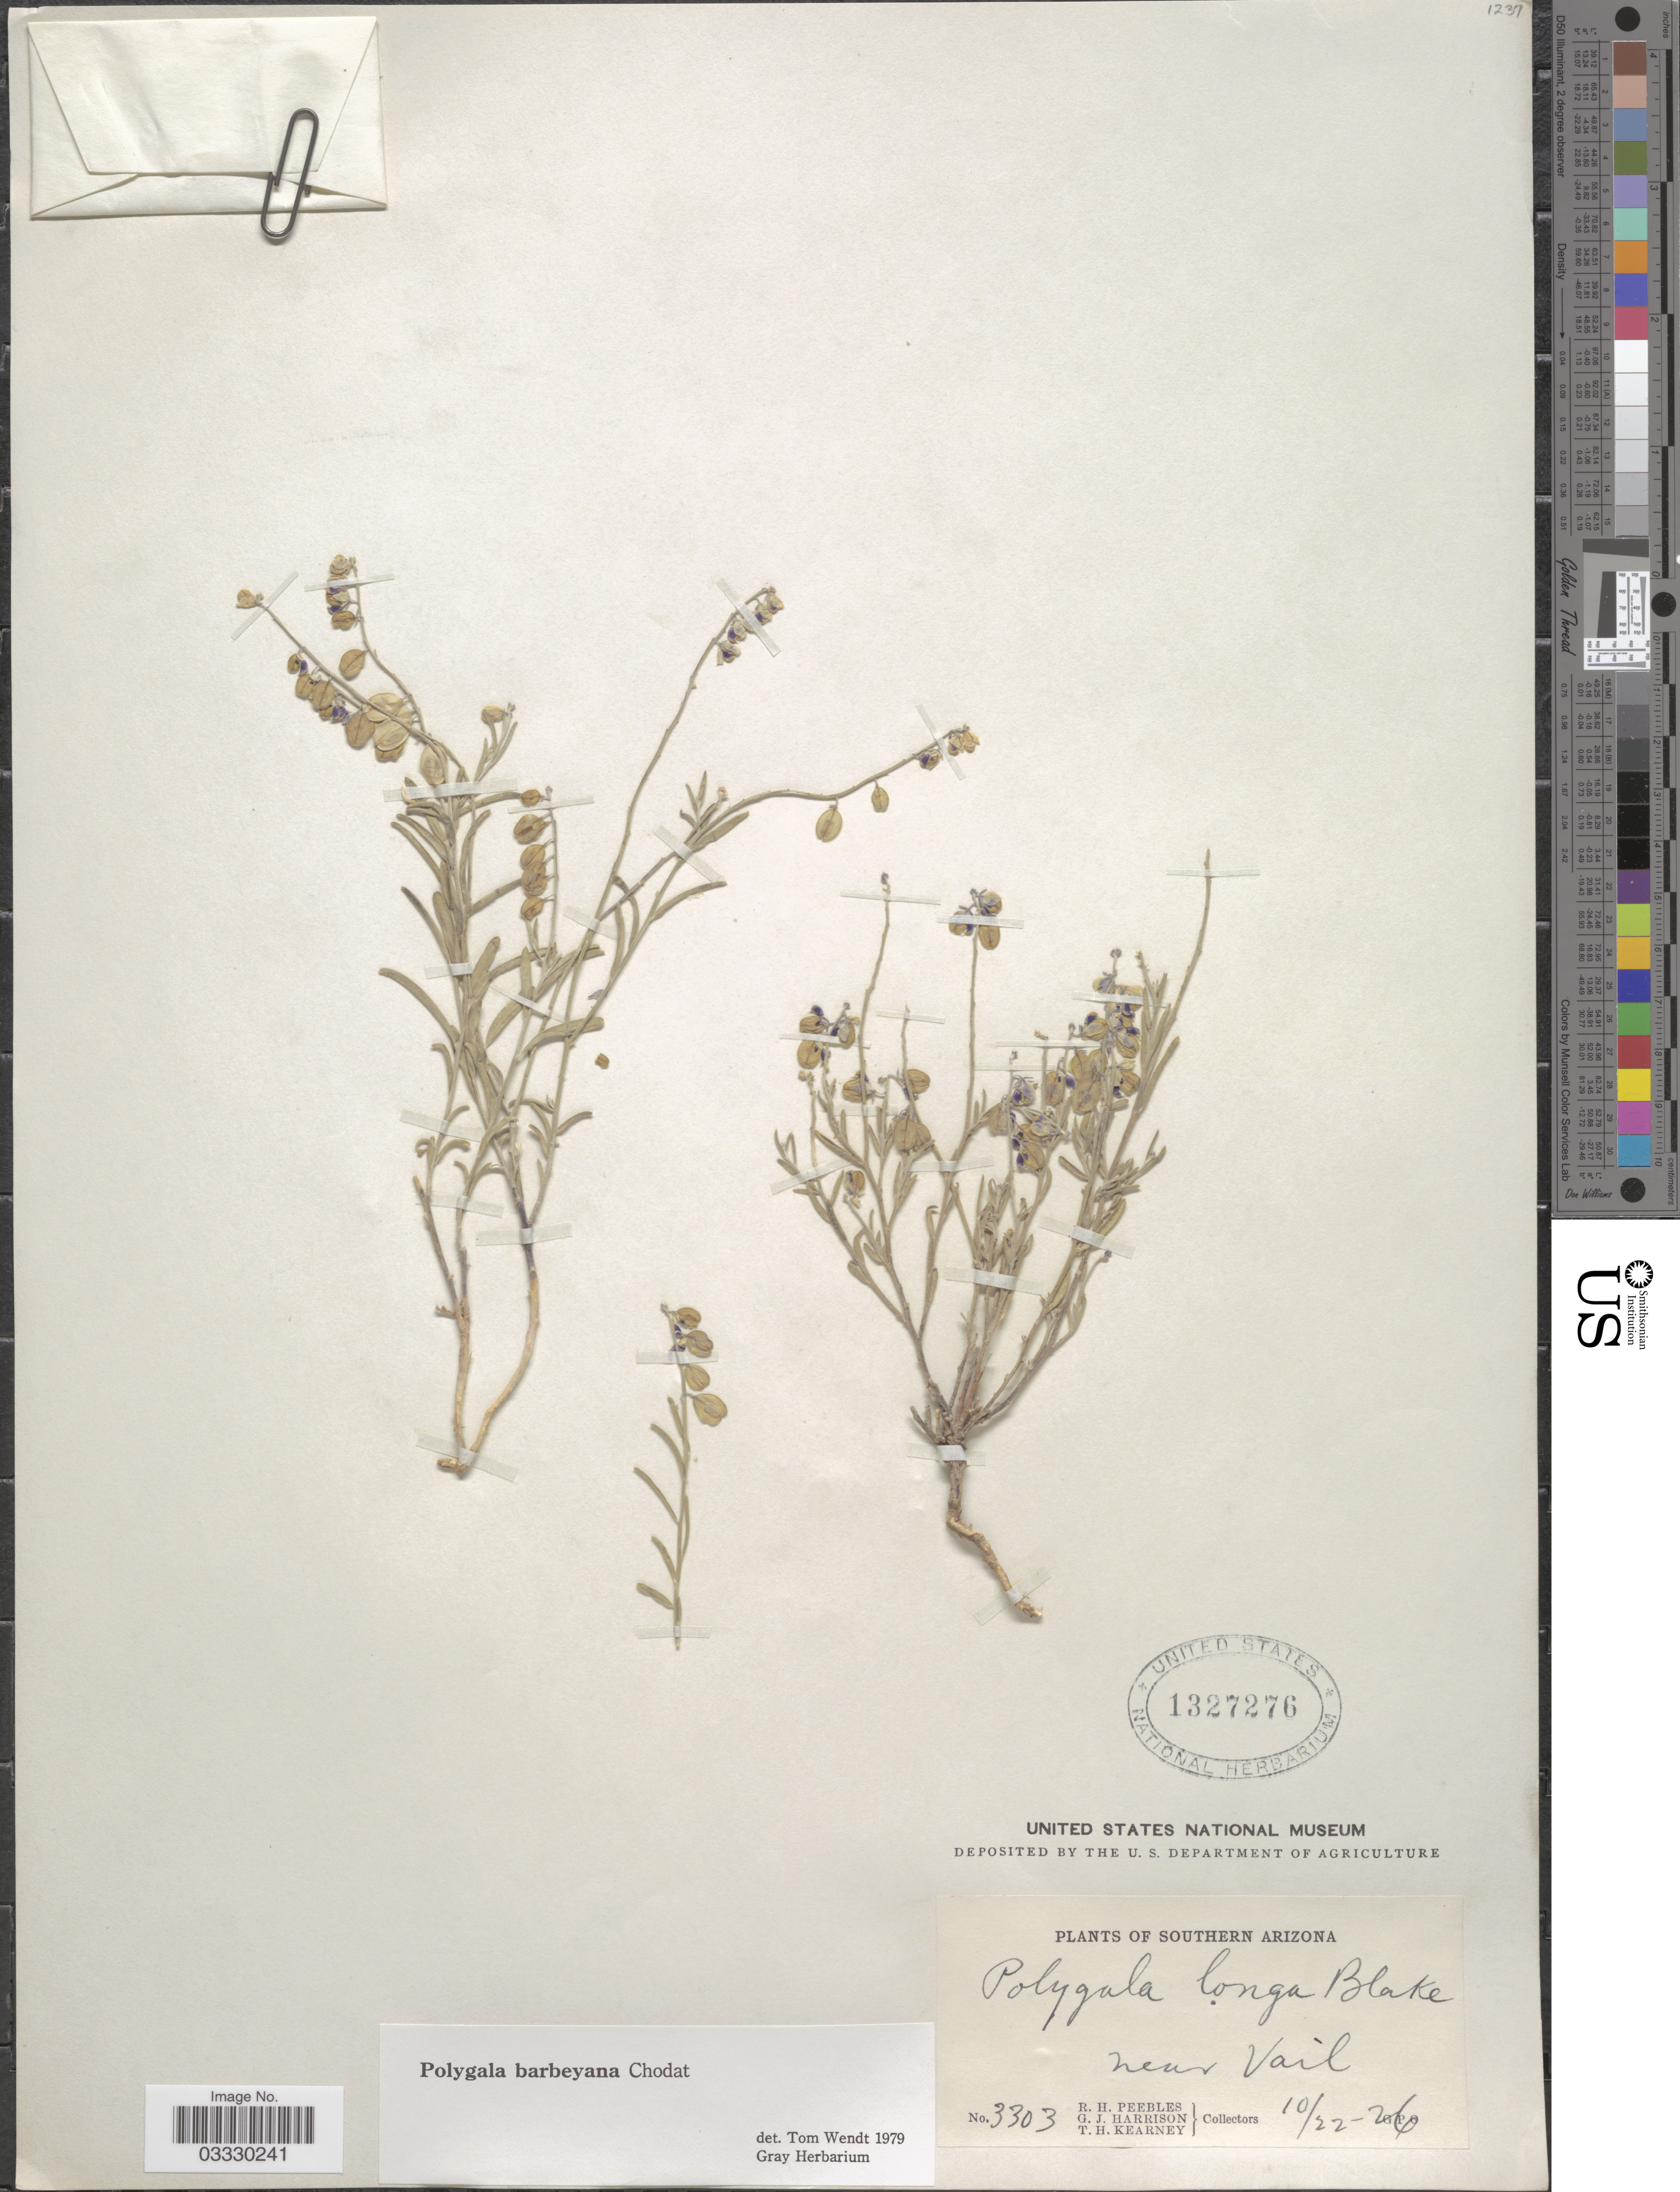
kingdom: Plantae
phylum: Tracheophyta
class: Magnoliopsida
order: Fabales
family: Polygalaceae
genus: Hebecarpa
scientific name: Hebecarpa barbeyana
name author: (Chodat) J.R. Abbott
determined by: Strong, Mark T., (BOT), Smithsonian Institution - National Museum of Natural History (UNITED STATES)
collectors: R. H. Peebles, G. J. Harrison & T. H. Kearney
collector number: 3303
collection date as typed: Transcribed d/m/y: 22/10/26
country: United States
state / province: Arizona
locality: Southern Arizona. Near Vail.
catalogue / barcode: US 1327276